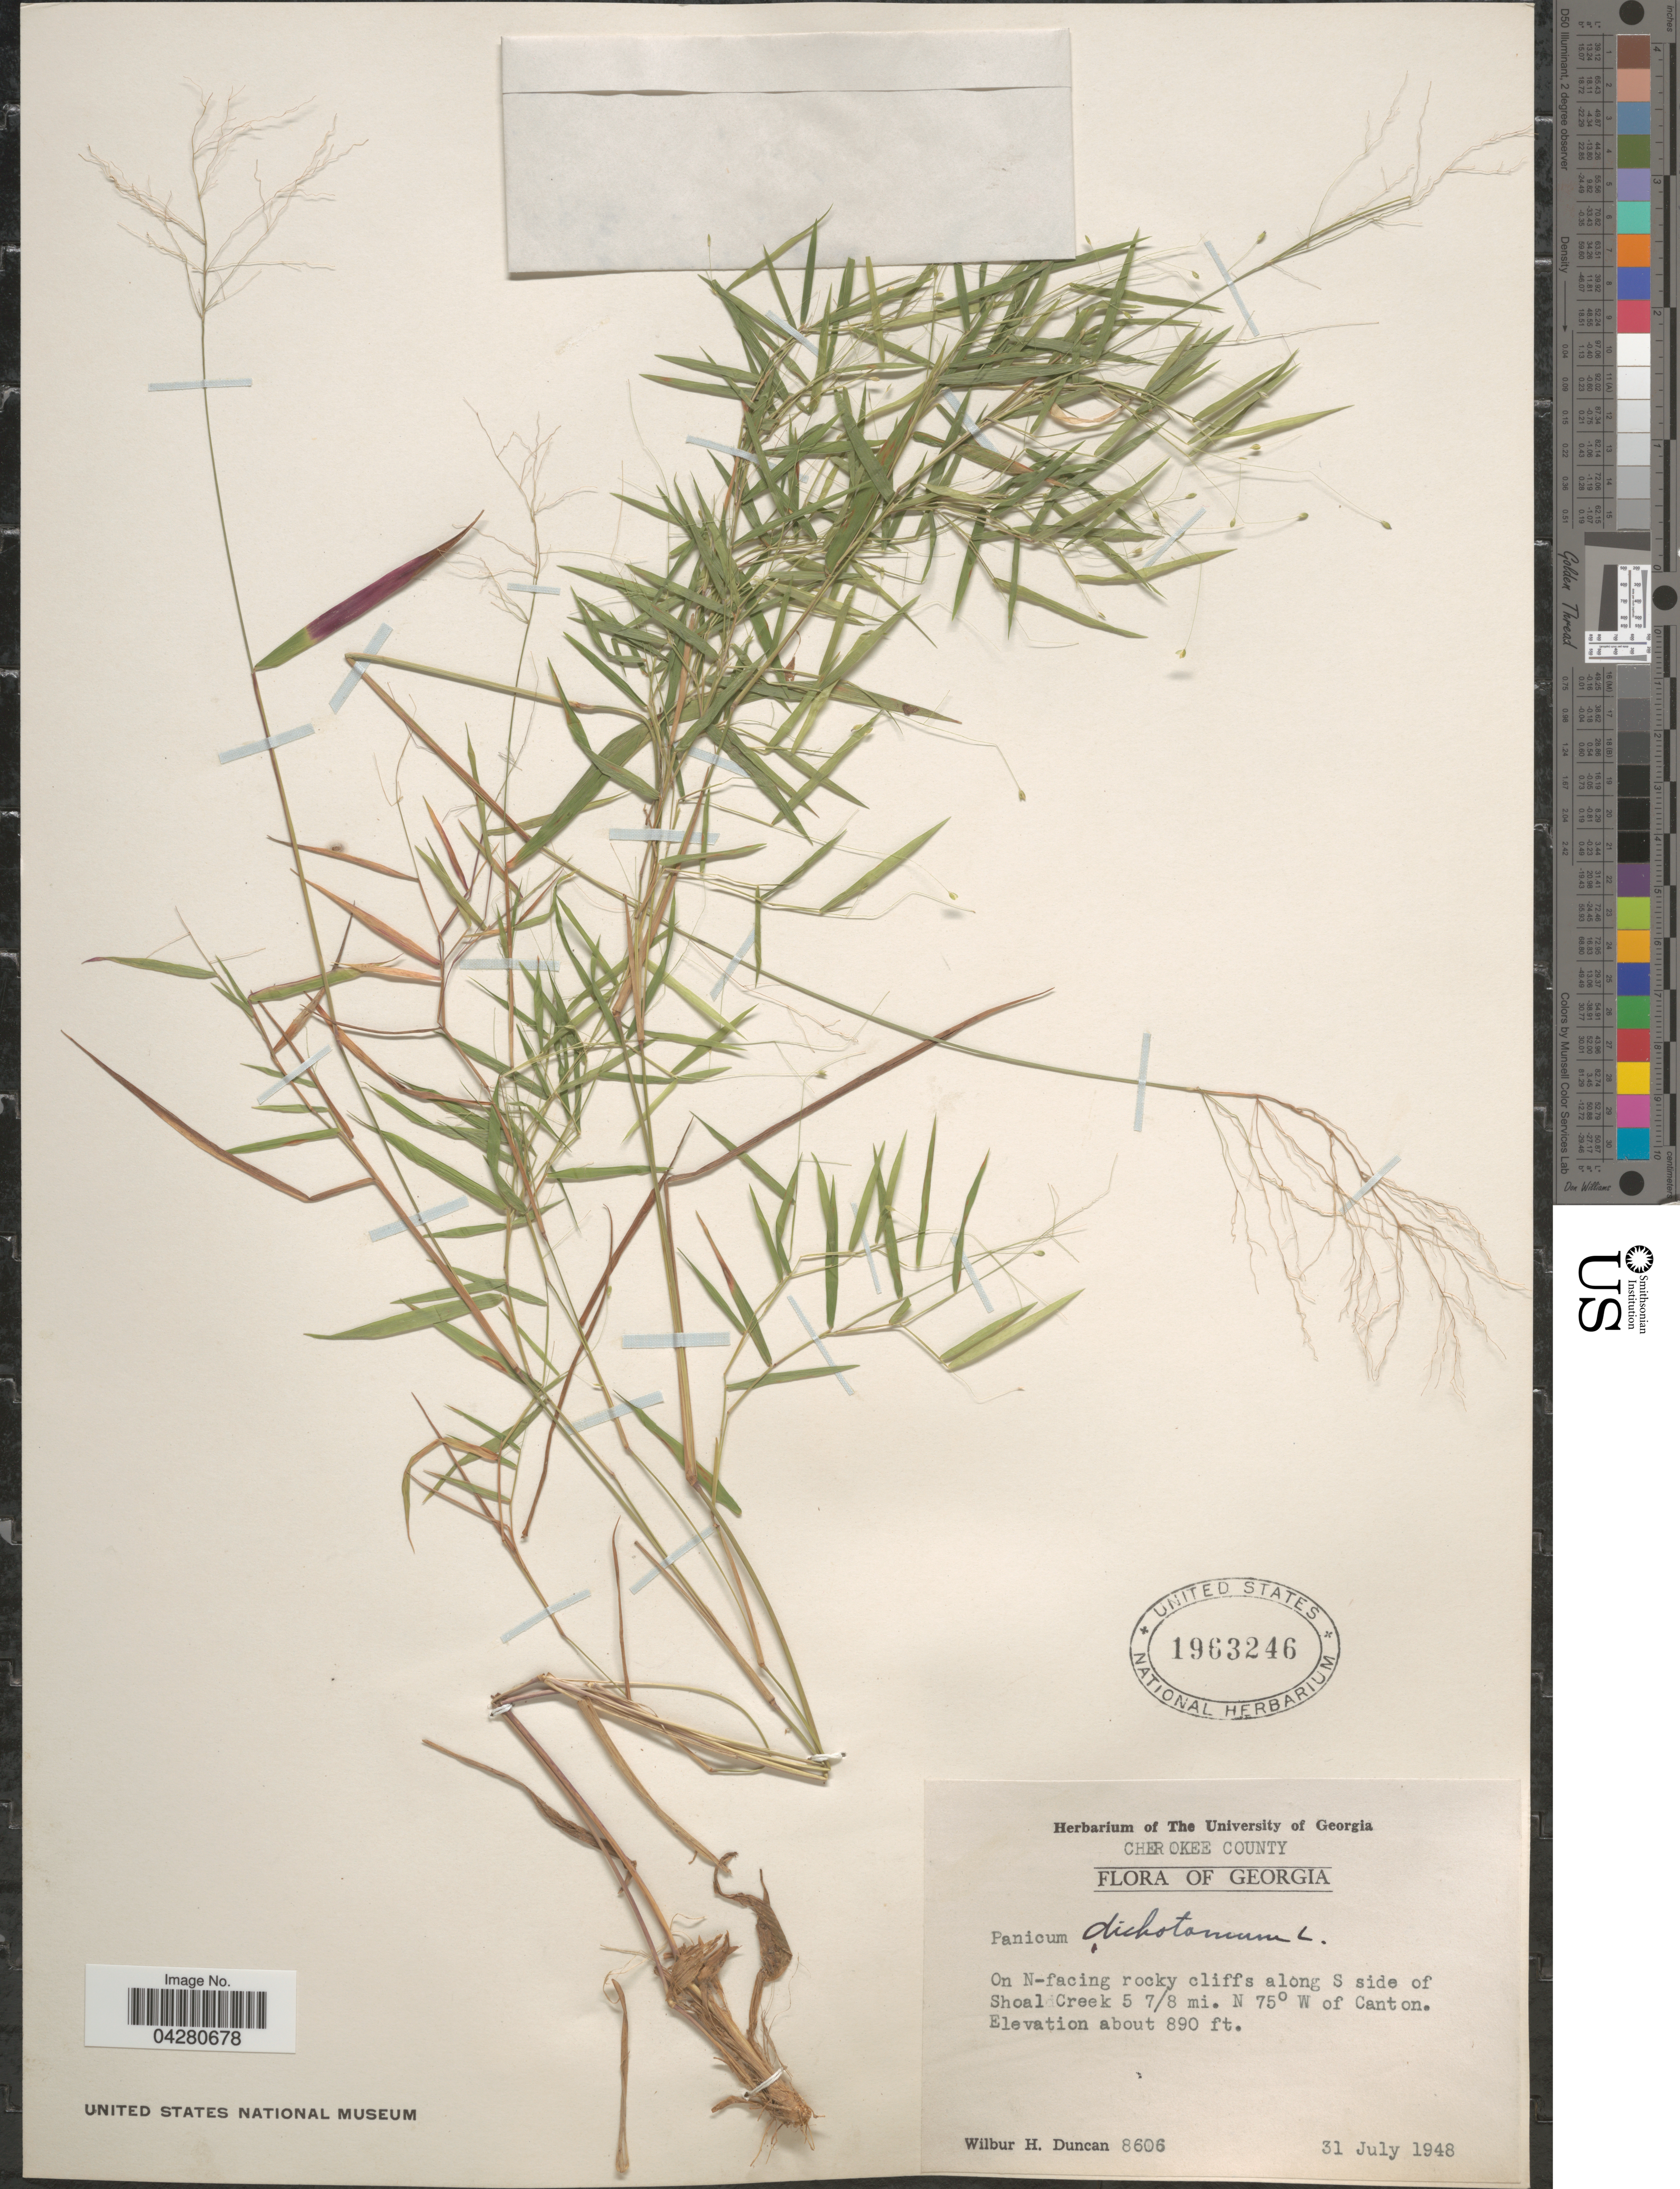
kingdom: Plantae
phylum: Tracheophyta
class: Liliopsida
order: Poales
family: Poaceae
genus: Dichanthelium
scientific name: Dichanthelium dichotomum var. dichotomum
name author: (L.) Gould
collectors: W. H. Duncan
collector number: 8606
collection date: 1948-07-31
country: United States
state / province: Georgia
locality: Cherokee County. On N-facing rocky cliffs along S side of Shoal Creek 5 7/8 mi. N 75° W of Canton.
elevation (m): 271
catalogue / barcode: US 1963246